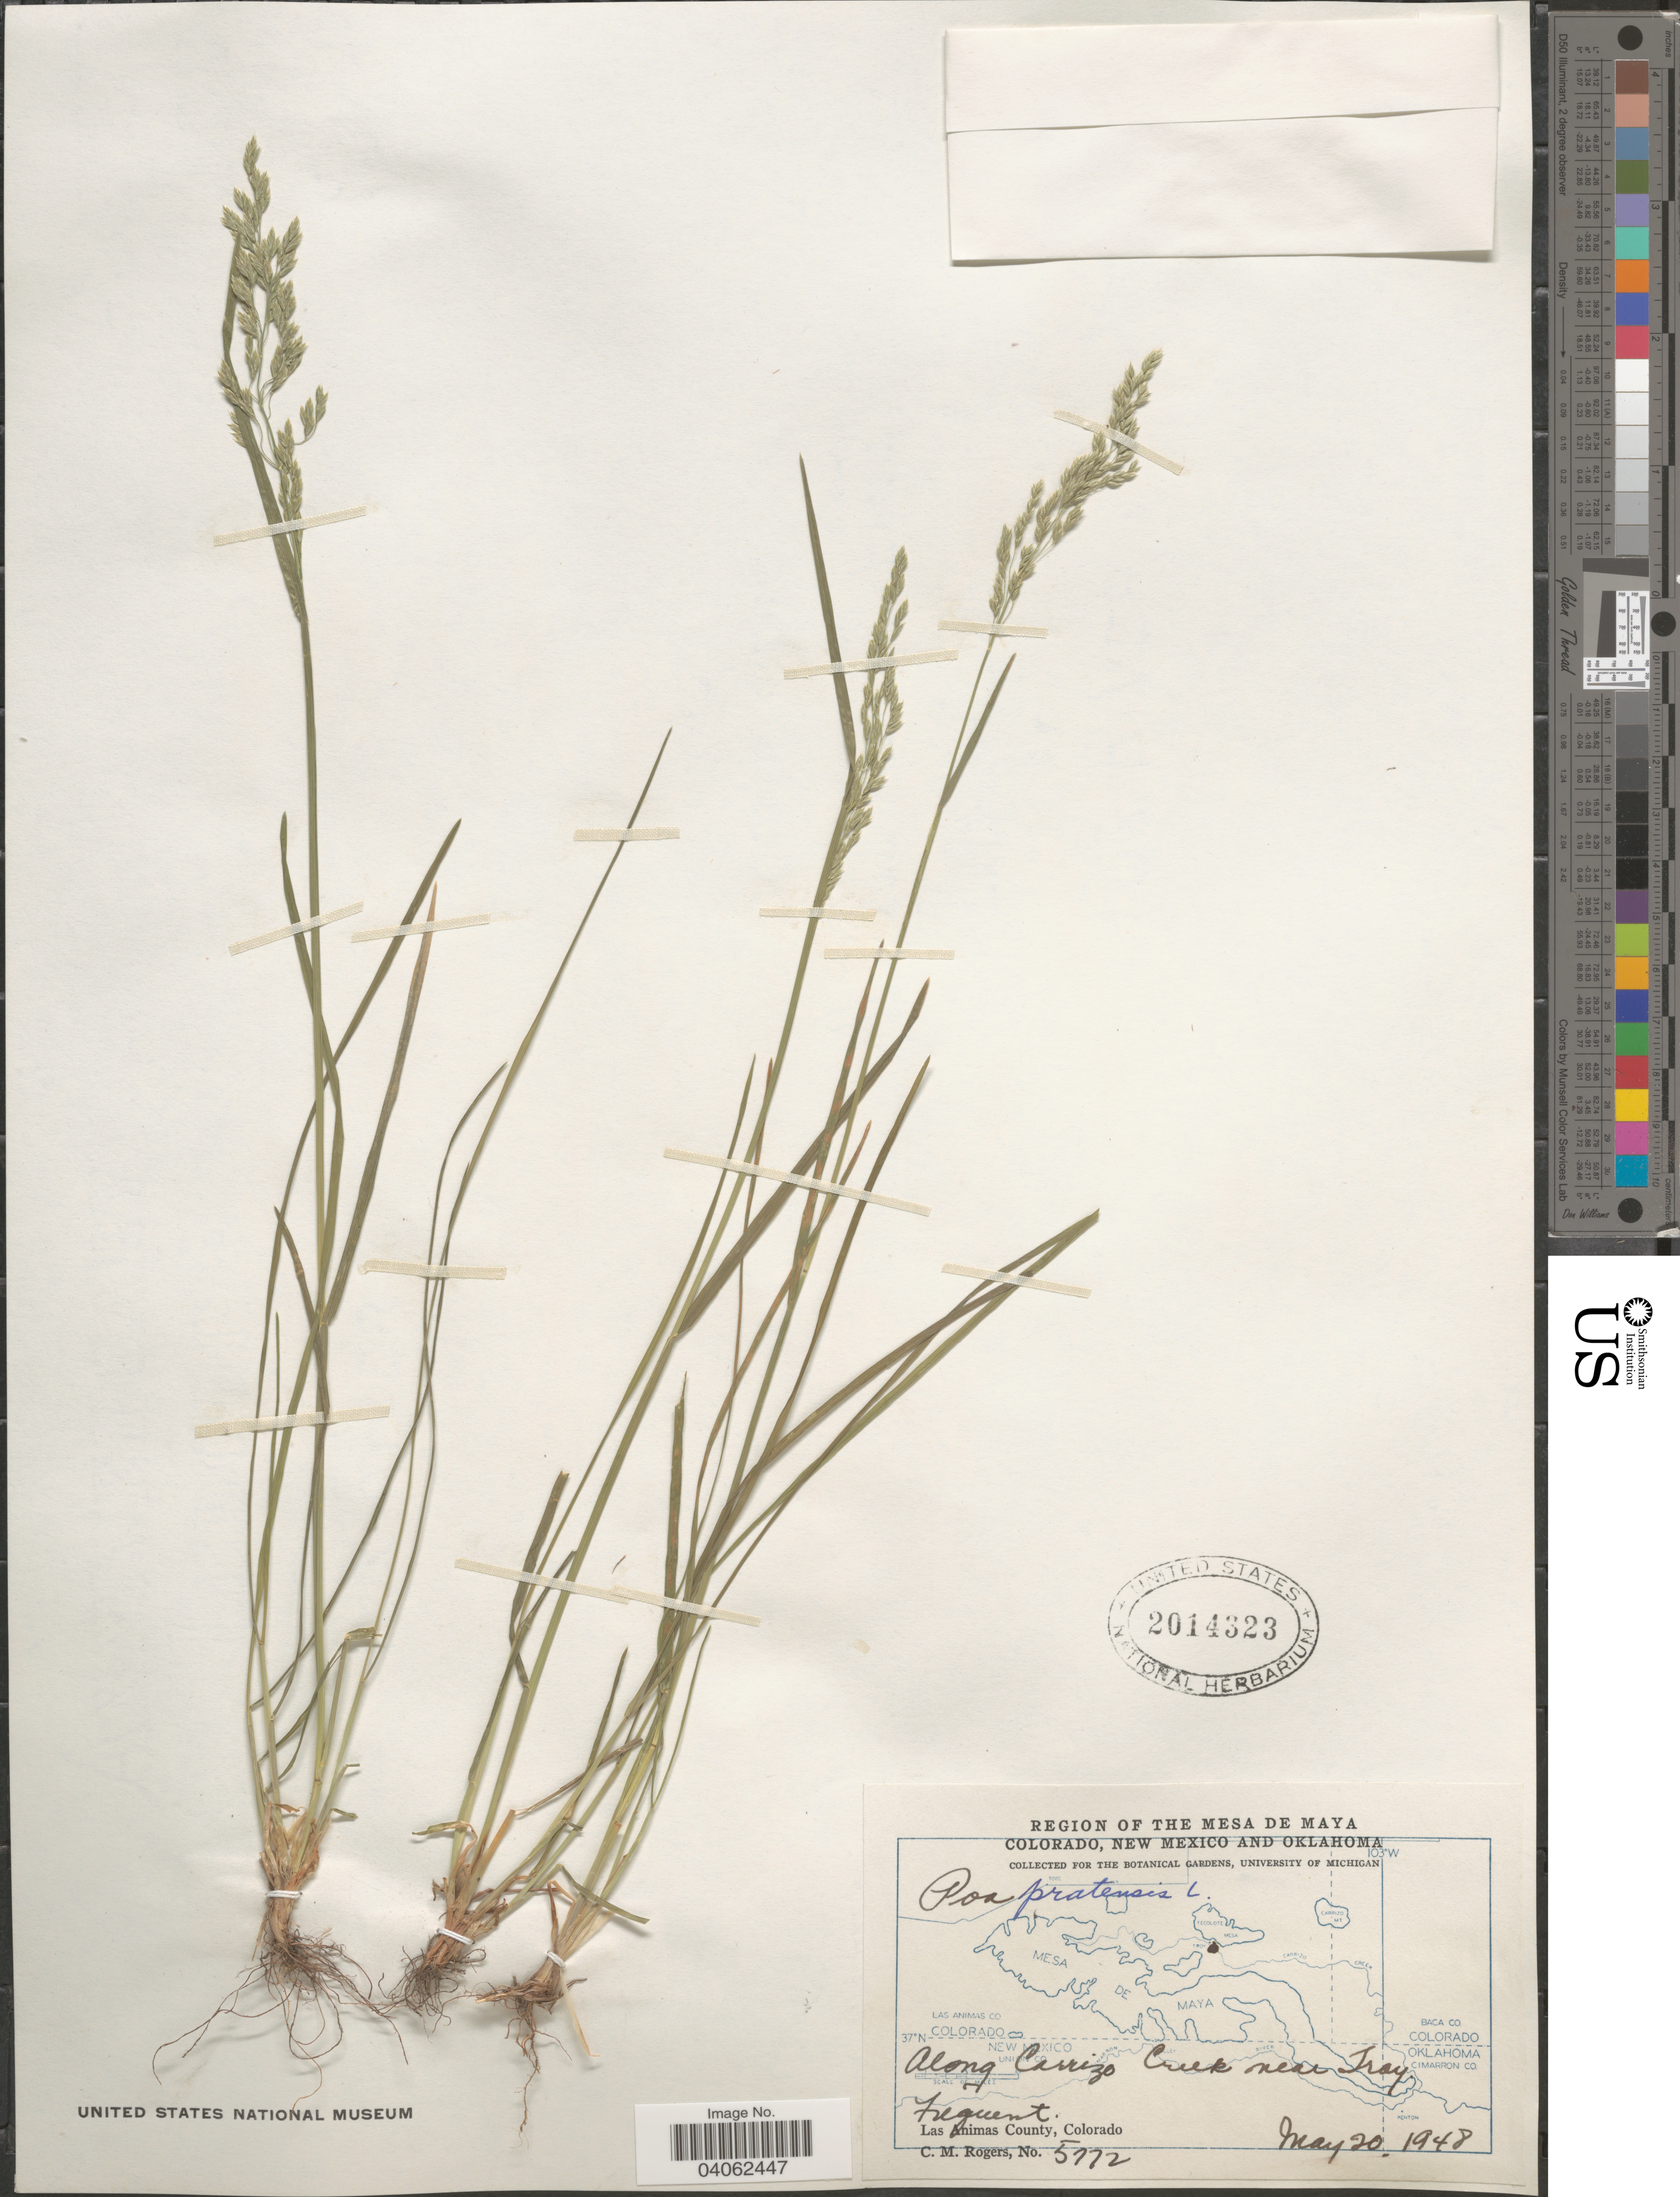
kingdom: Plantae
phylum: Tracheophyta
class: Liliopsida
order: Poales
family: Poaceae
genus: Poa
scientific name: Poa pratensis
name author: L.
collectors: C. M. Rogers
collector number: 5772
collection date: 1948-05-20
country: United States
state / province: Colorado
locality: Region of the Mesa de Maya. Along Carrizo Creek near Troy. Las Animas County.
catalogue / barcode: US 2014323